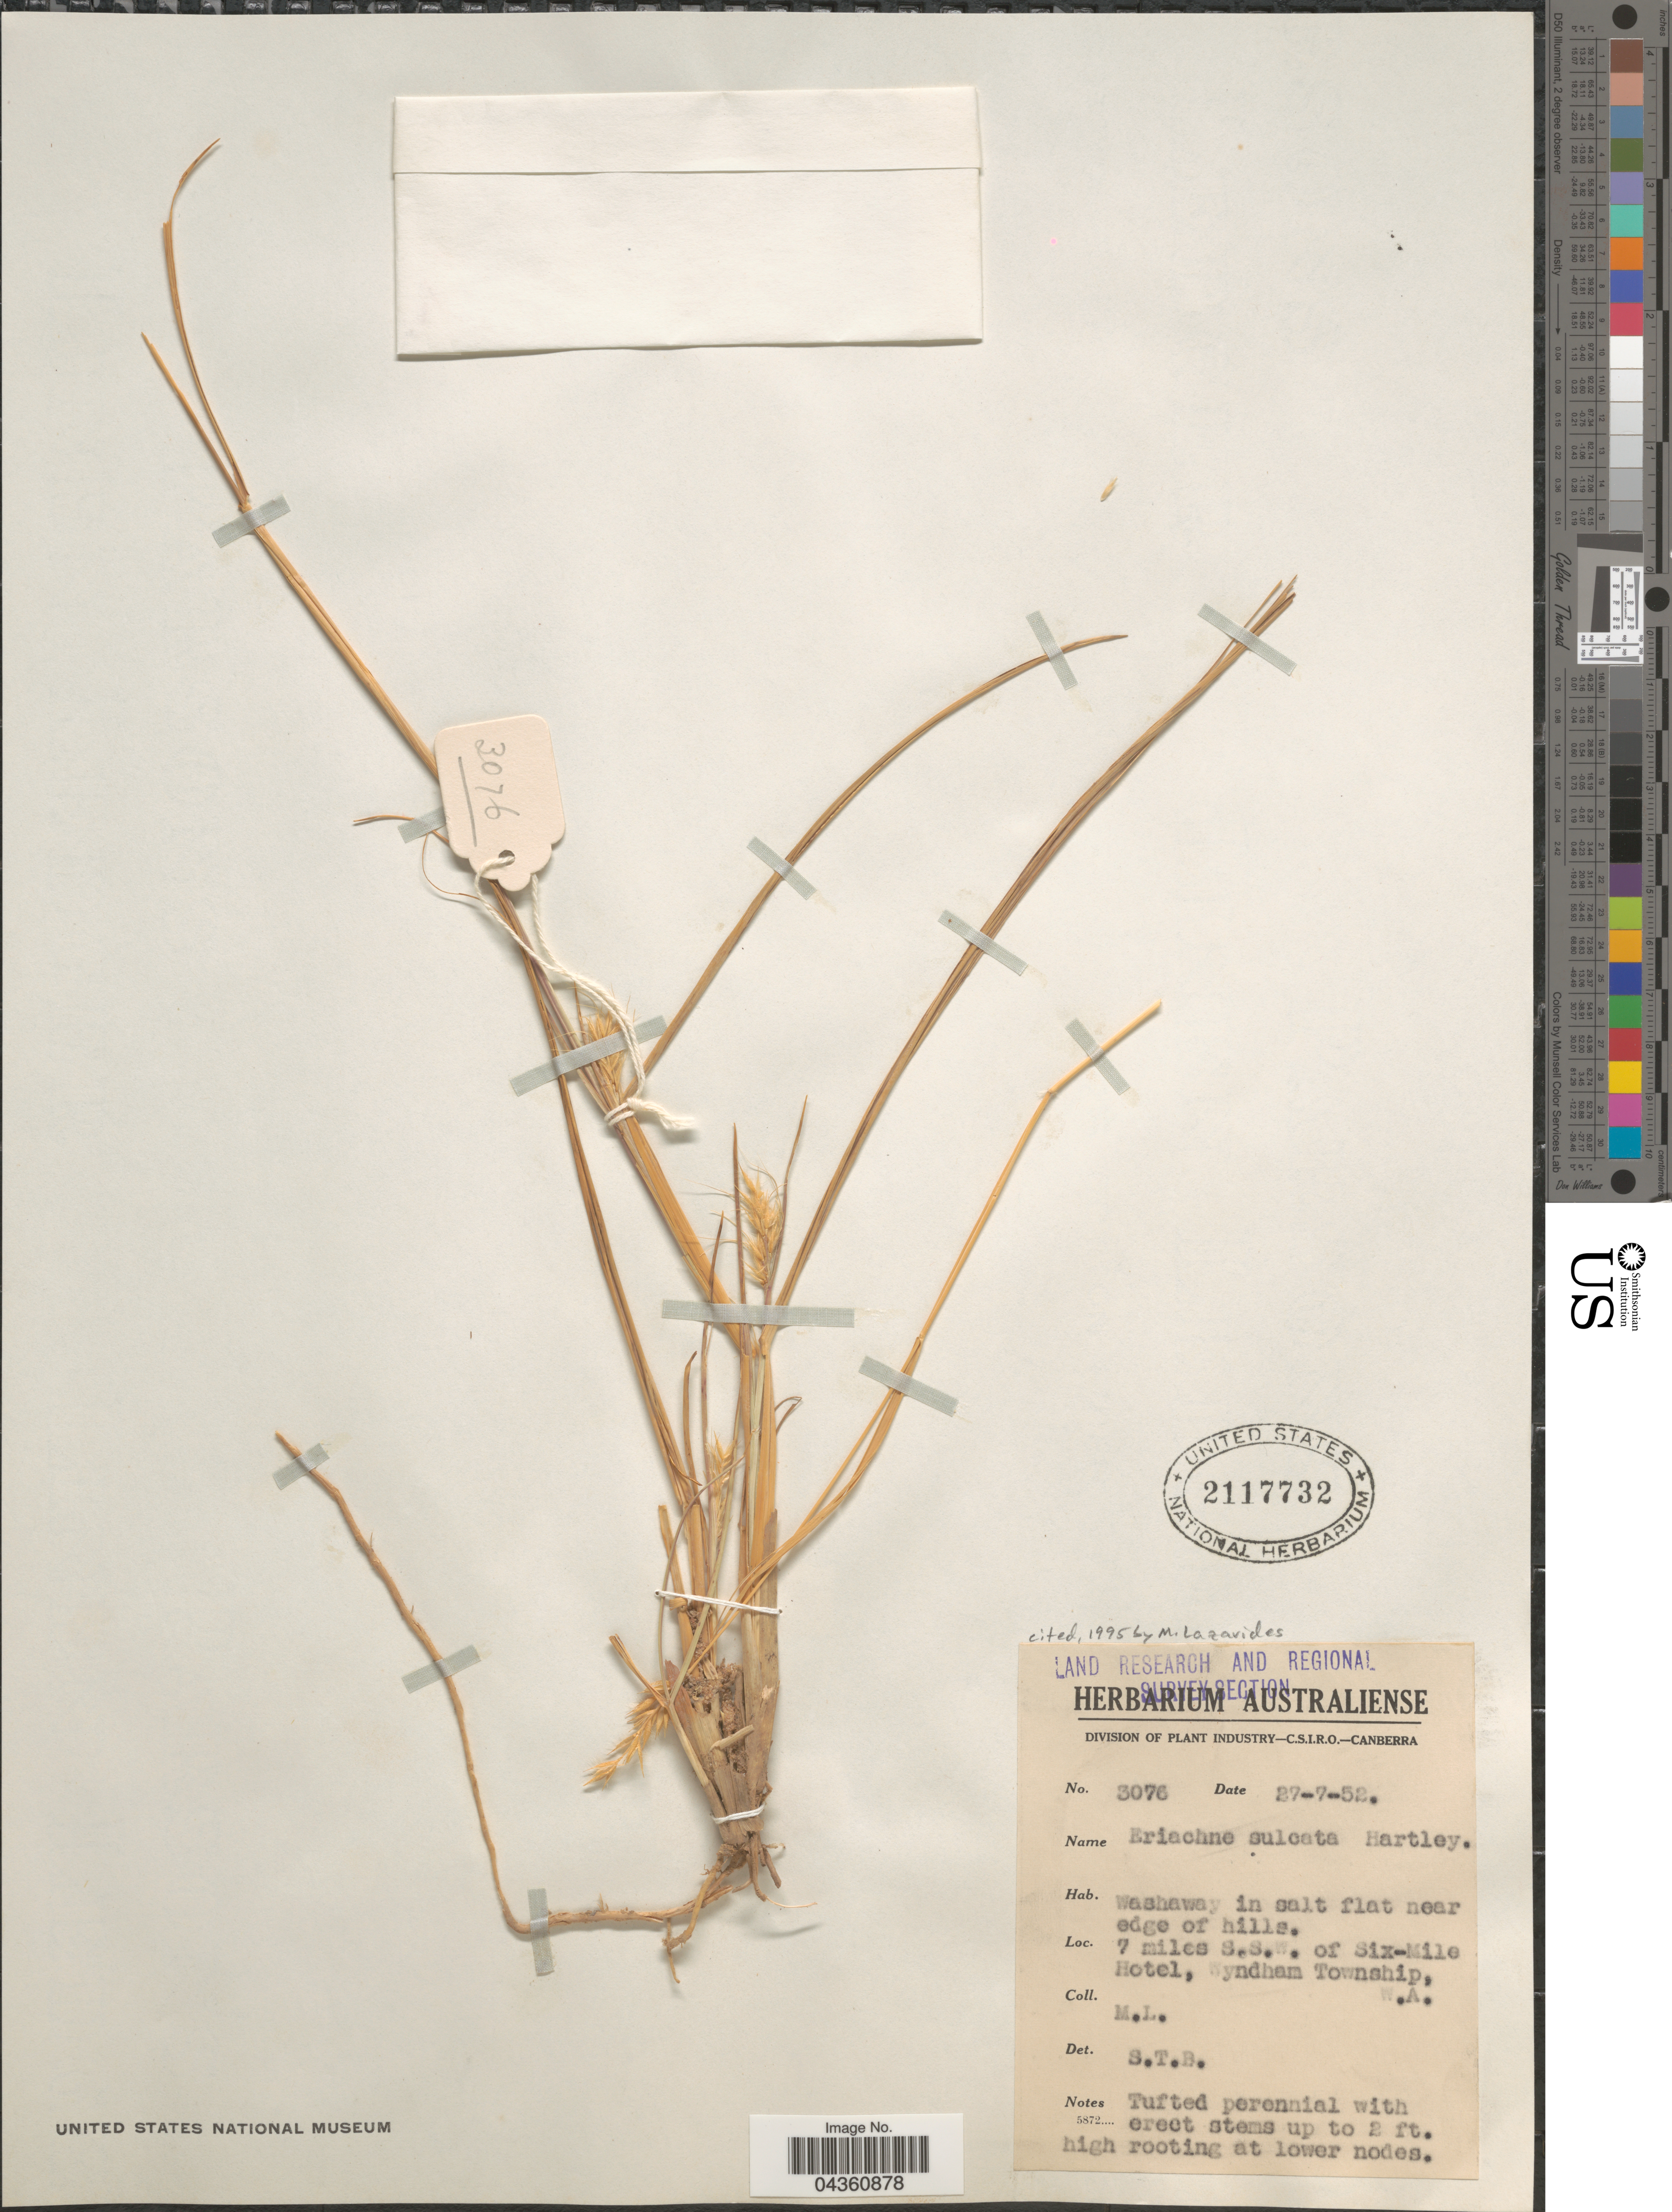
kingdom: Plantae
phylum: Tracheophyta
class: Liliopsida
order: Poales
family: Poaceae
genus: Eriachne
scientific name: Eriachne sulcata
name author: Hartley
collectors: M. L.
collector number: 3076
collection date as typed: Transcribed d/m/y: 27/7/52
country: Australia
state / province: Western Australia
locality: Land Research and Regional Survey Section. 7 miles S.S.W. of Six-Mile Hotel, Wyndham Township.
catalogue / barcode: US 2117732